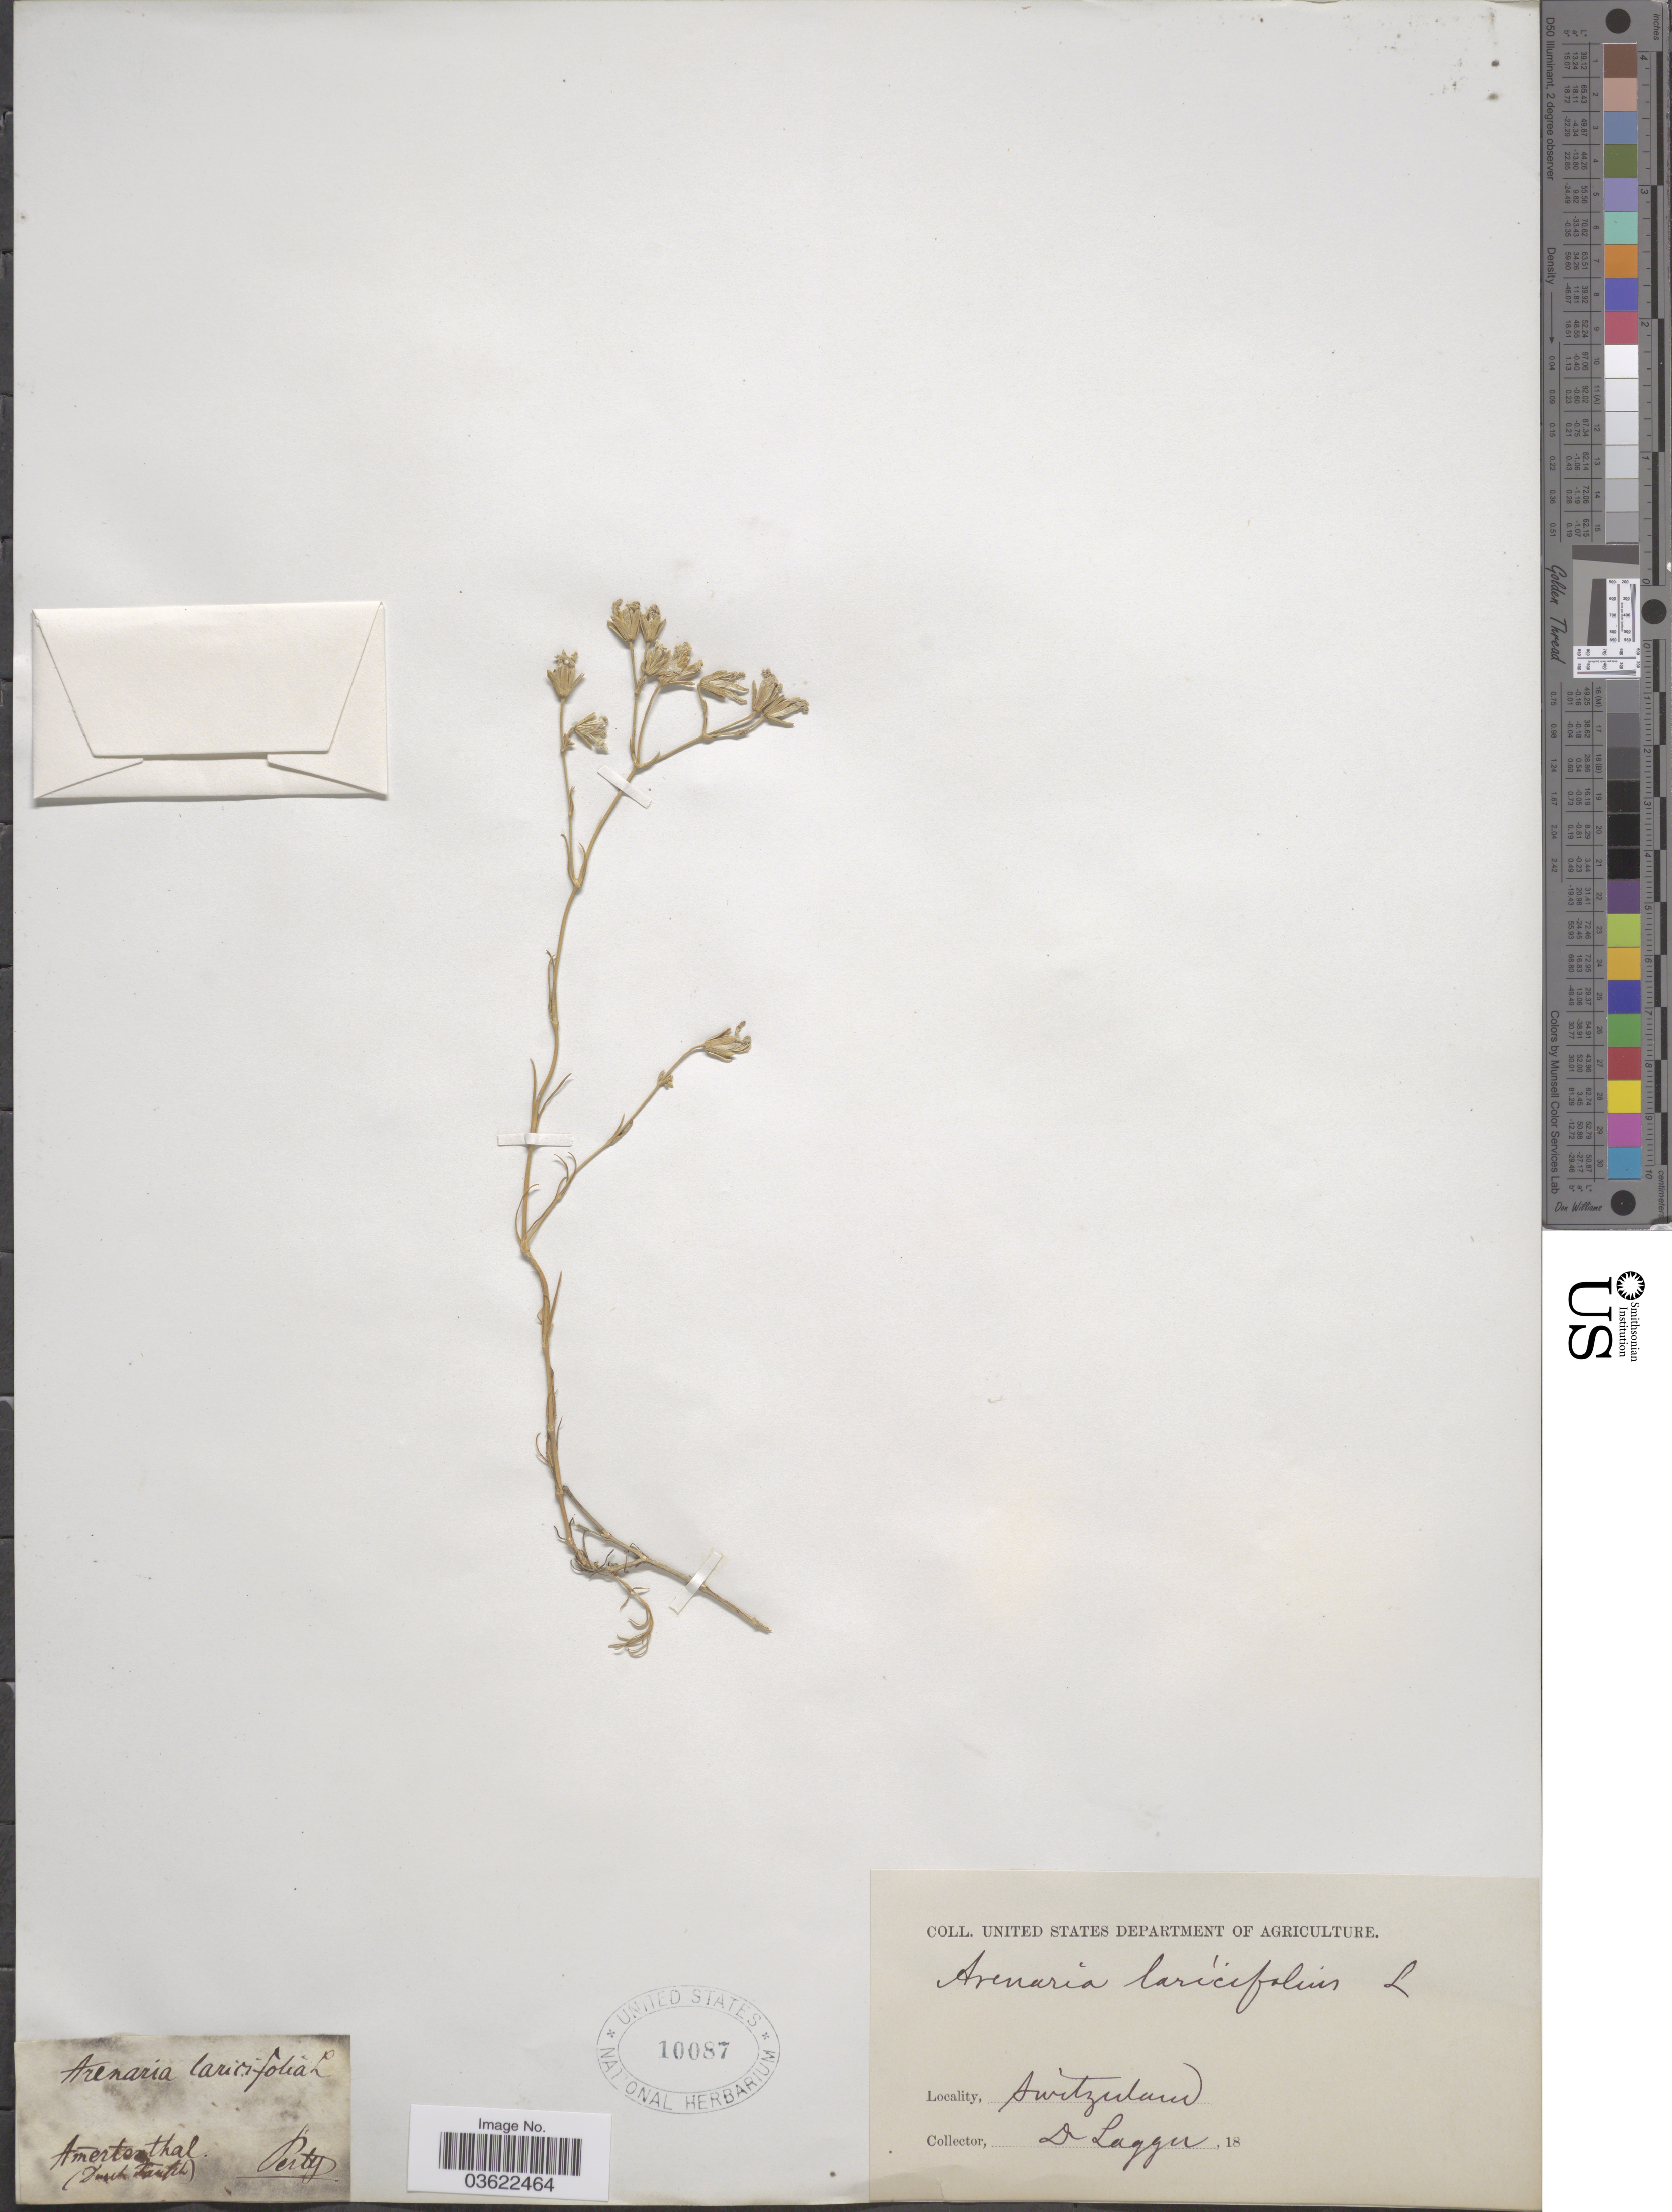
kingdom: Plantae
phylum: Tracheophyta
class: Magnoliopsida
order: Caryophyllales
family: Caryophyllaceae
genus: Cherleria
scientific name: Cherleria laricifolia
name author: (L.) Iamonico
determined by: Strong, Mark T., (BOT), Smithsonian Institution - National Museum of Natural History (UNITED STATES)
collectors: F. J. Lagger & -. Perty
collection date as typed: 18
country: Switzerland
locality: Amertenthal.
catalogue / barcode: US 10087